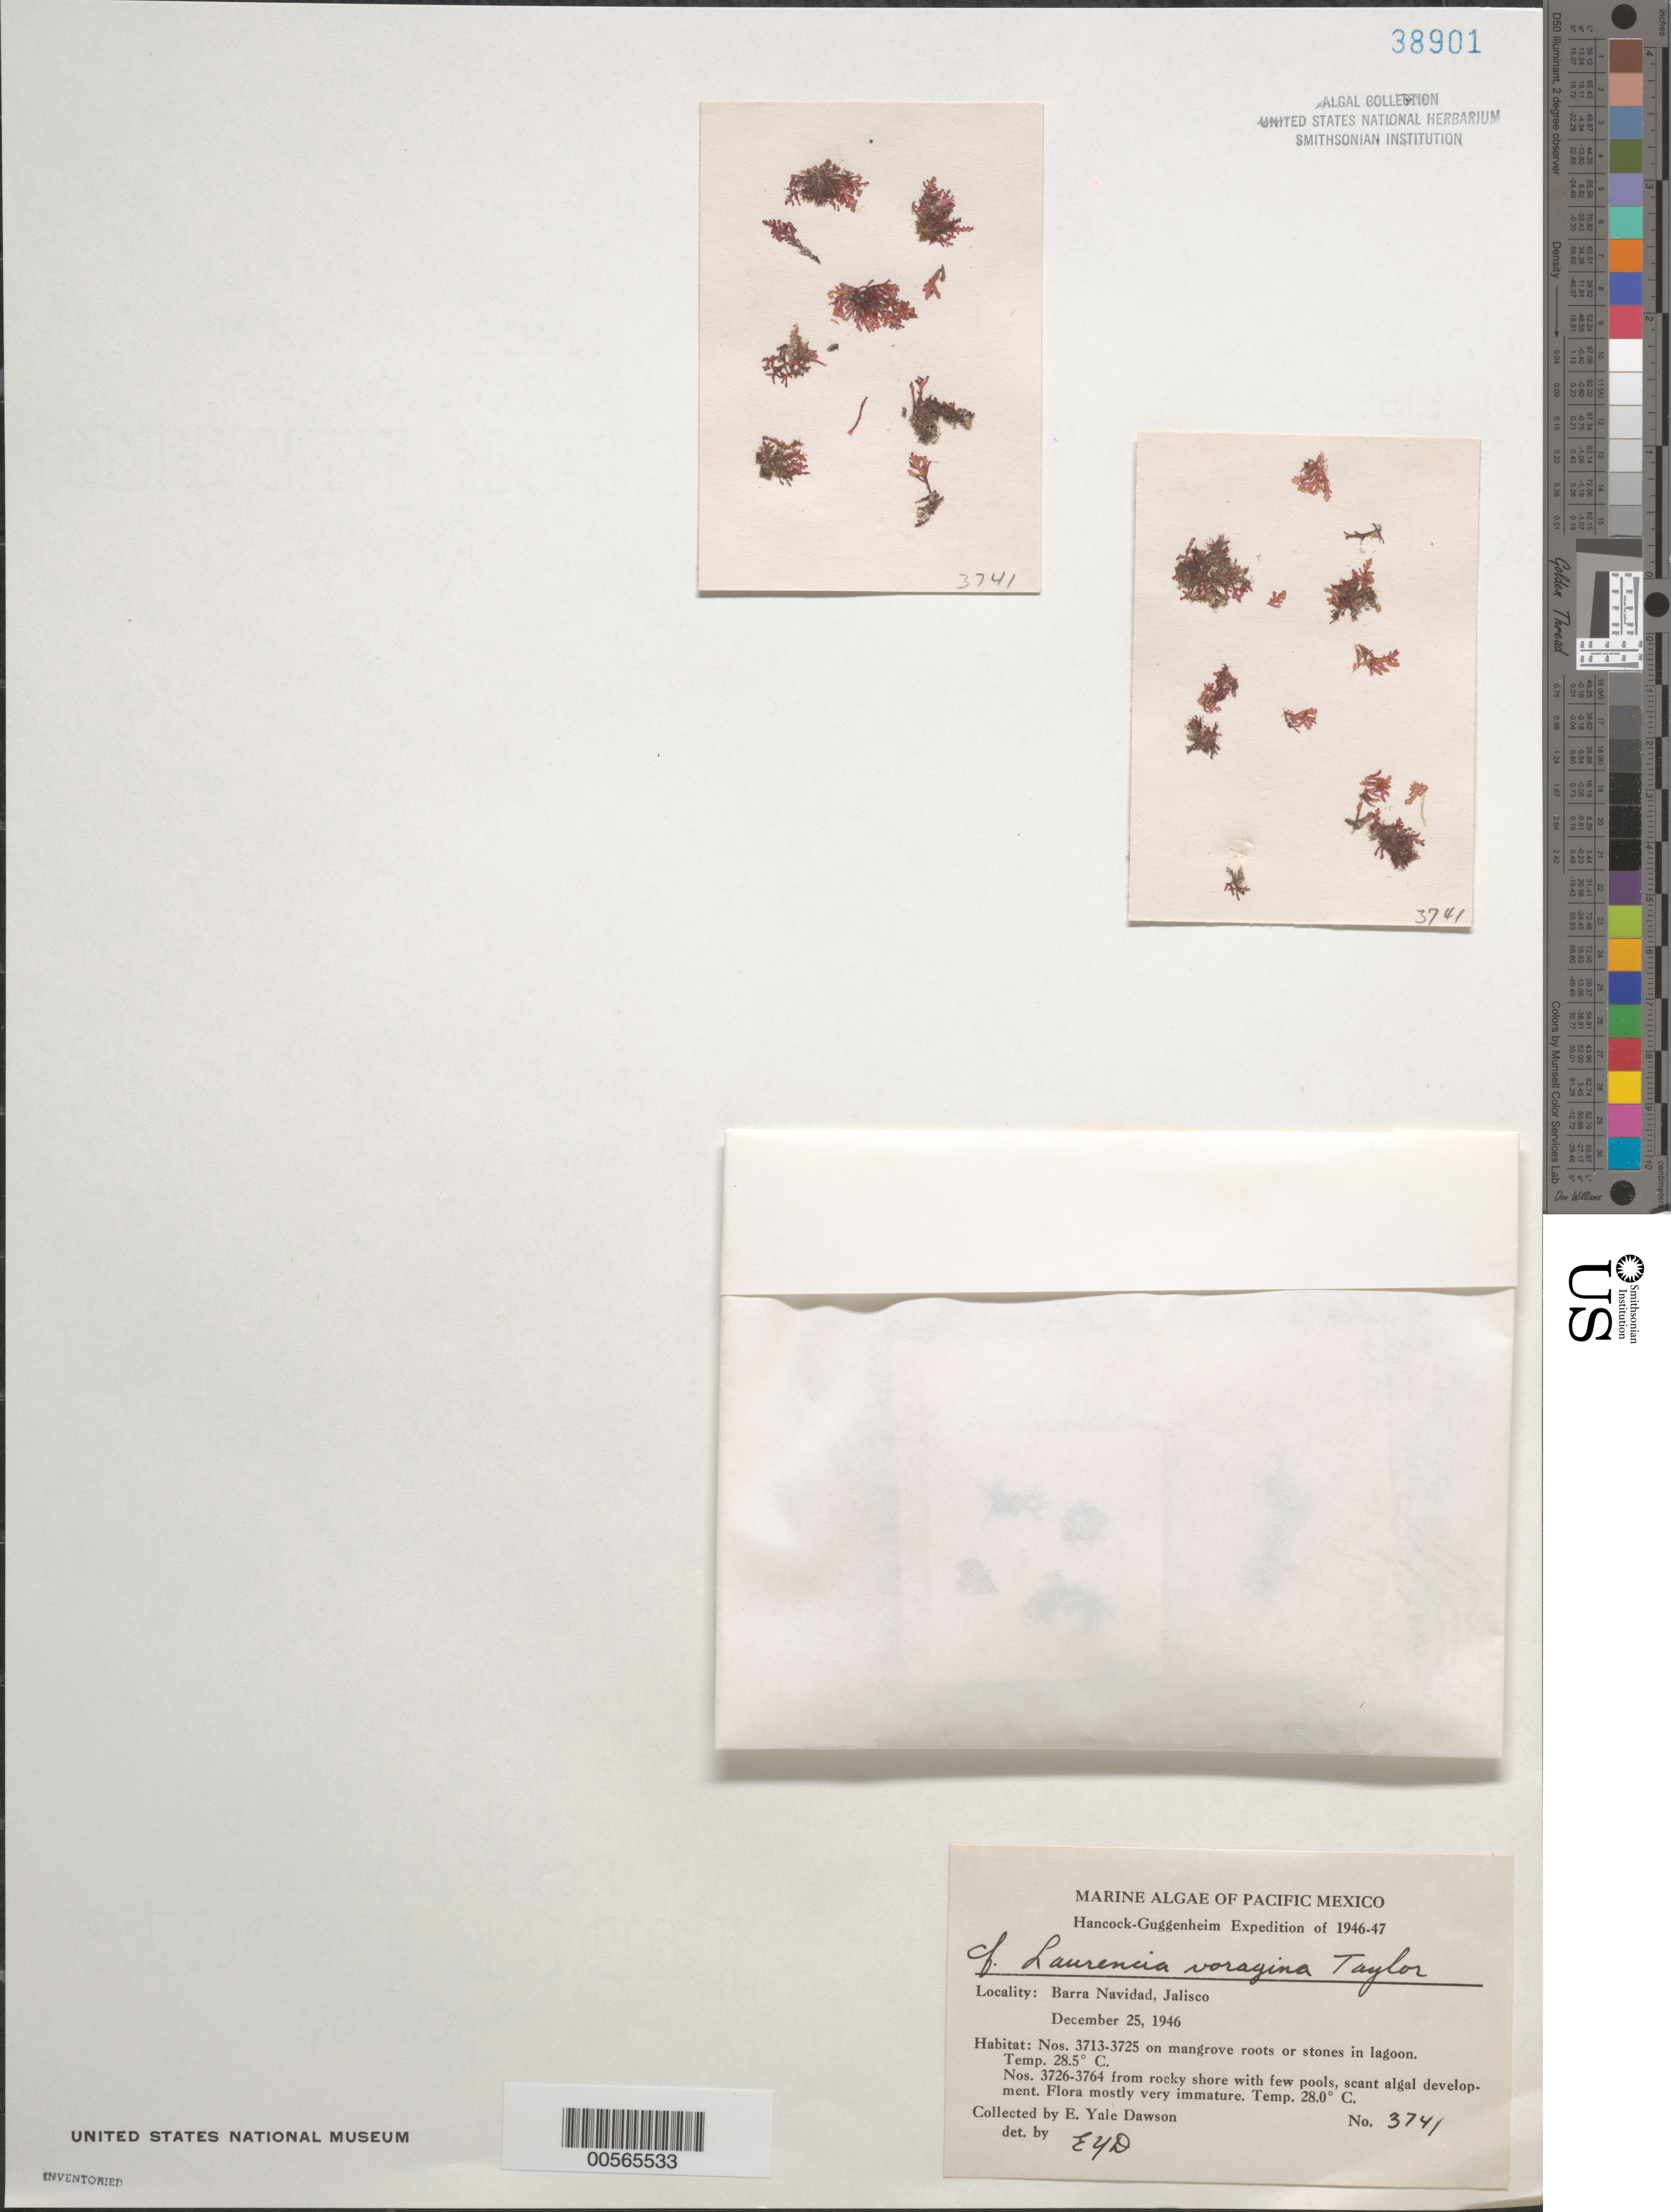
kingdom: Plantae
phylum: Rhodophyta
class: Florideophyceae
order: Ceramiales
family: Rhodomelaceae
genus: Laurencia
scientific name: Laurencia voragina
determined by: Dawson, E. Y.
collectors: E. Y. Dawson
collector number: EYD 3741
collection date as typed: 25 Dec 1946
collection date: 1946-12-25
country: Mexico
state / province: Jalisco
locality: Barra Navidad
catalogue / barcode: US 38901